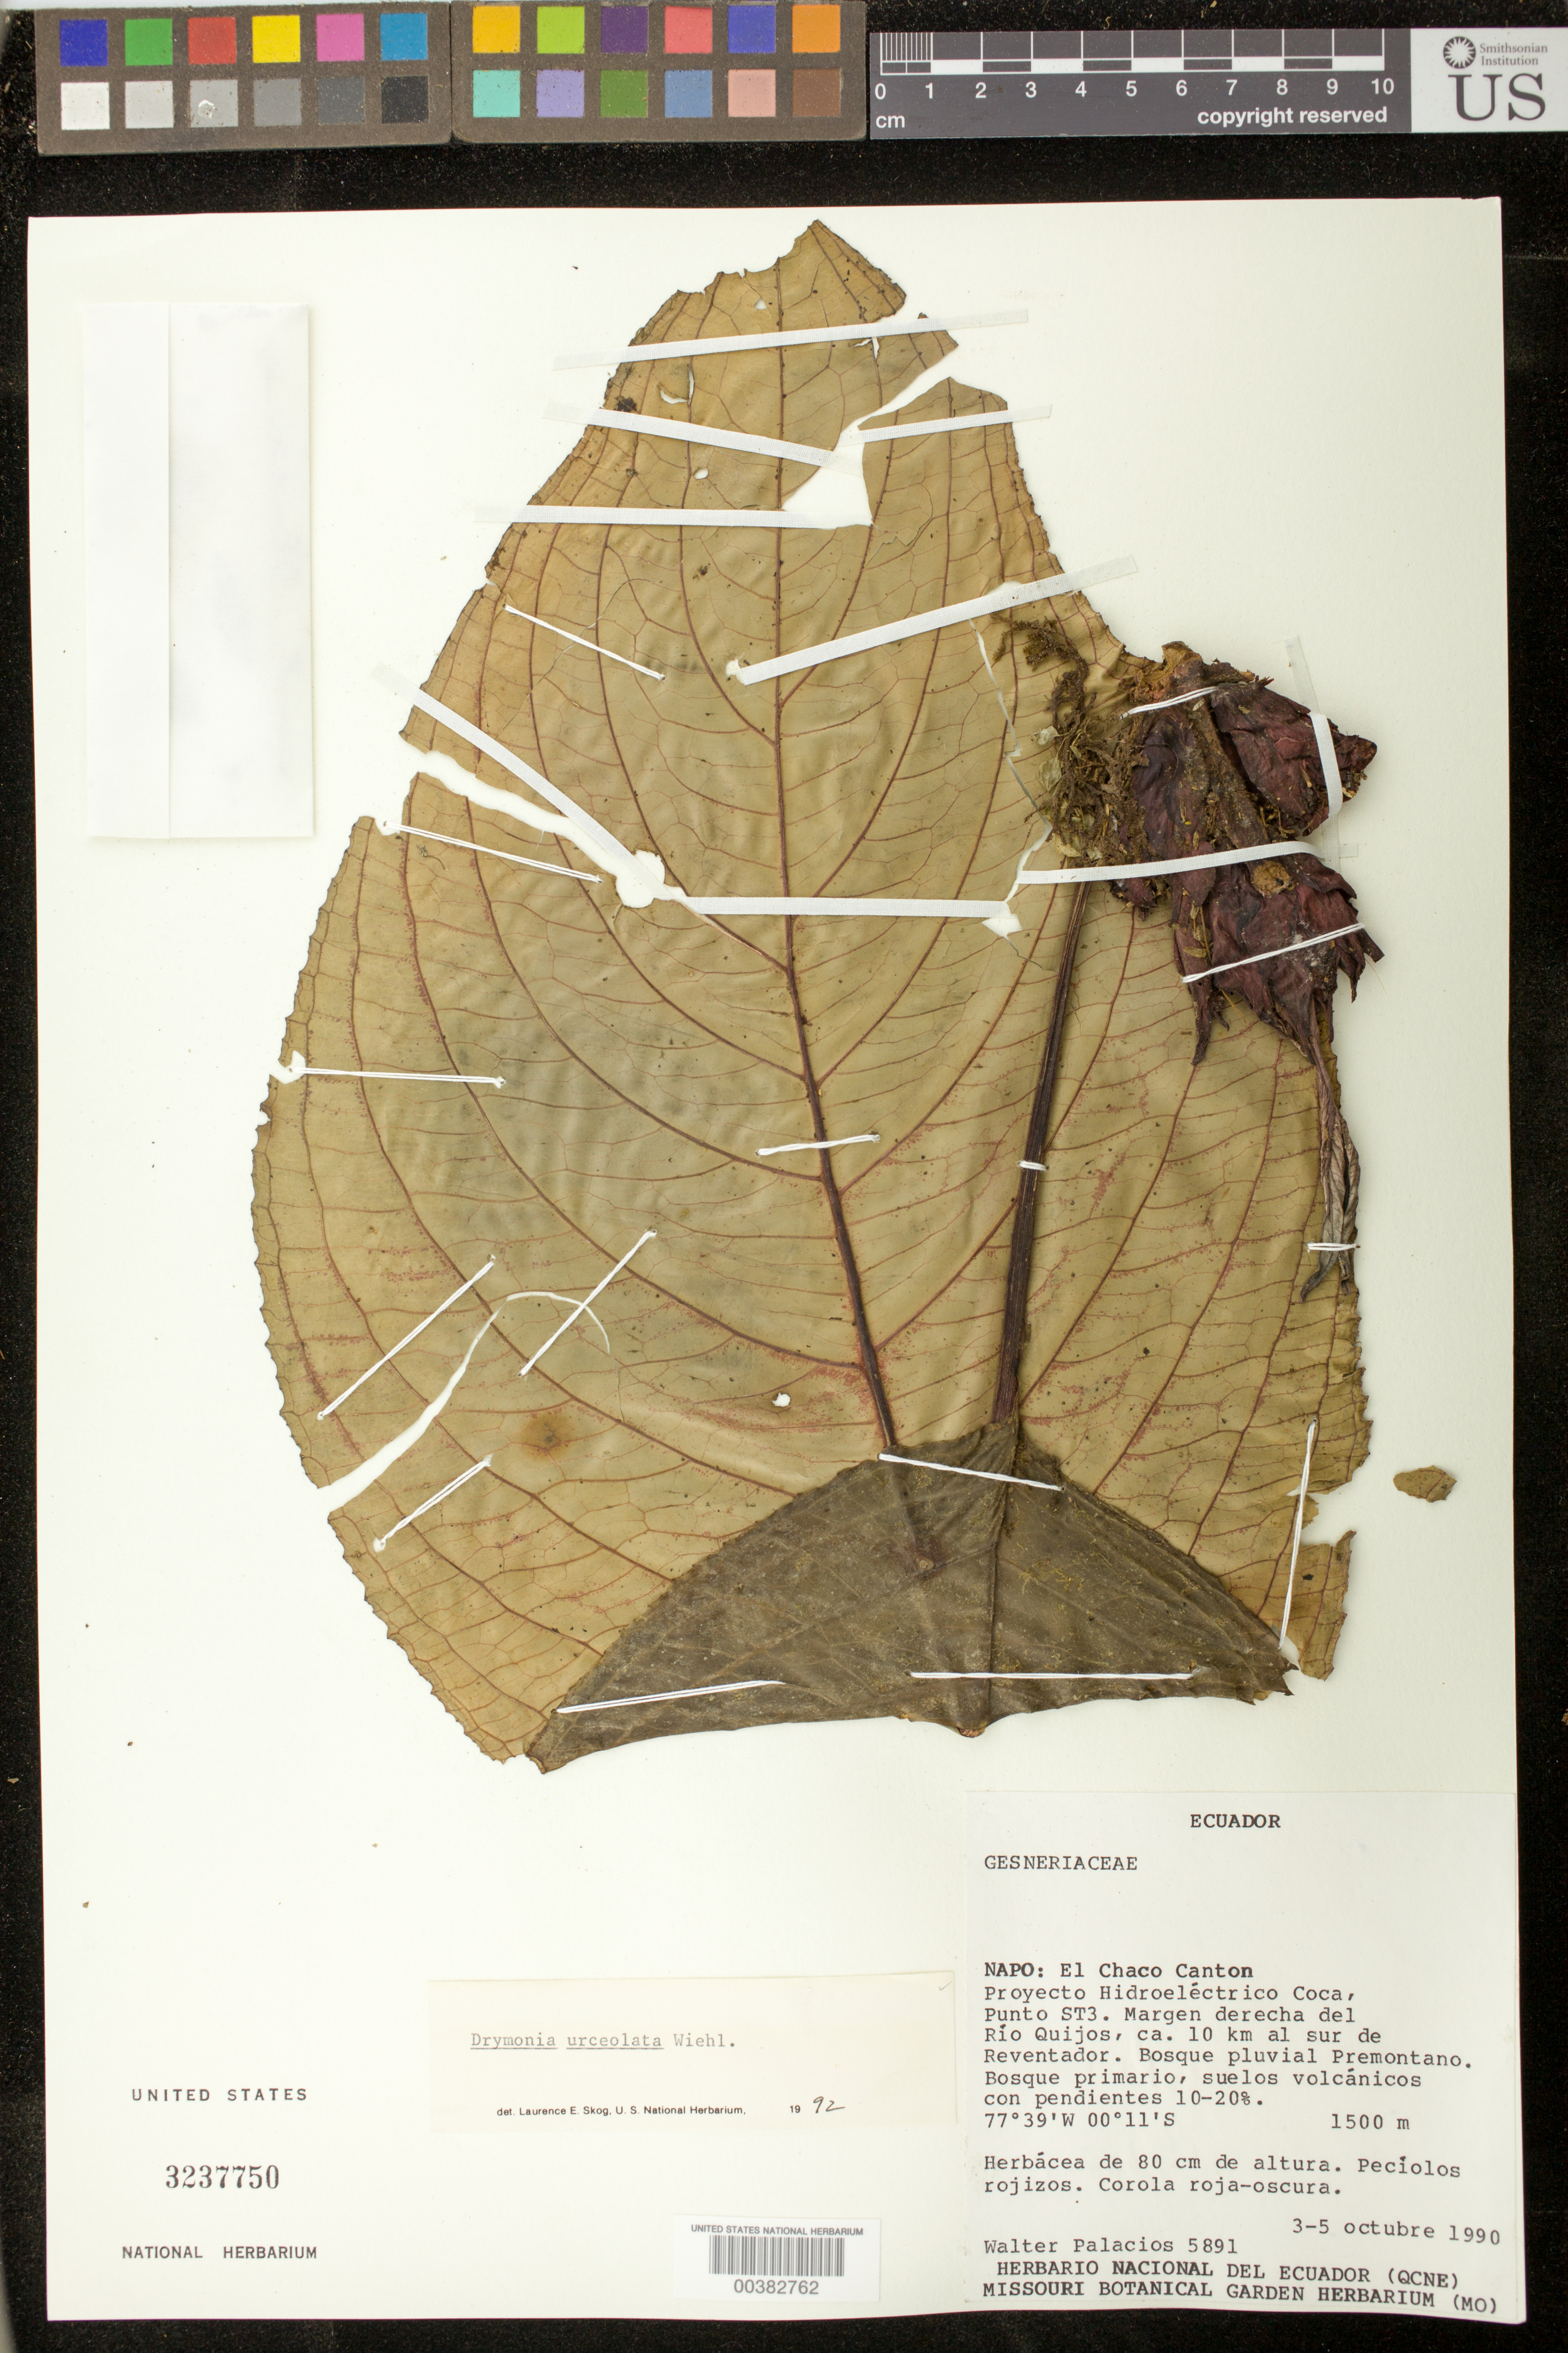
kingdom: Plantae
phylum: Tracheophyta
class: Magnoliopsida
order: Lamiales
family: Gesneriaceae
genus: Drymonia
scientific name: Drymonia urceolata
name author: Wiehler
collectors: W. Palacios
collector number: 5891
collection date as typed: Oct 1990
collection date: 1990-10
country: Ecuador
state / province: Napo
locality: El Chaco Canton; Proyecto Hidroélectrico Coca, Punto ST3; margen derecha del Río Quijos, ca. 10 km al S de Reventador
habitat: Bosque pluvial premontano; bosque primario, suelos volcanicos con pendientes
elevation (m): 1500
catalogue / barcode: US 3237750